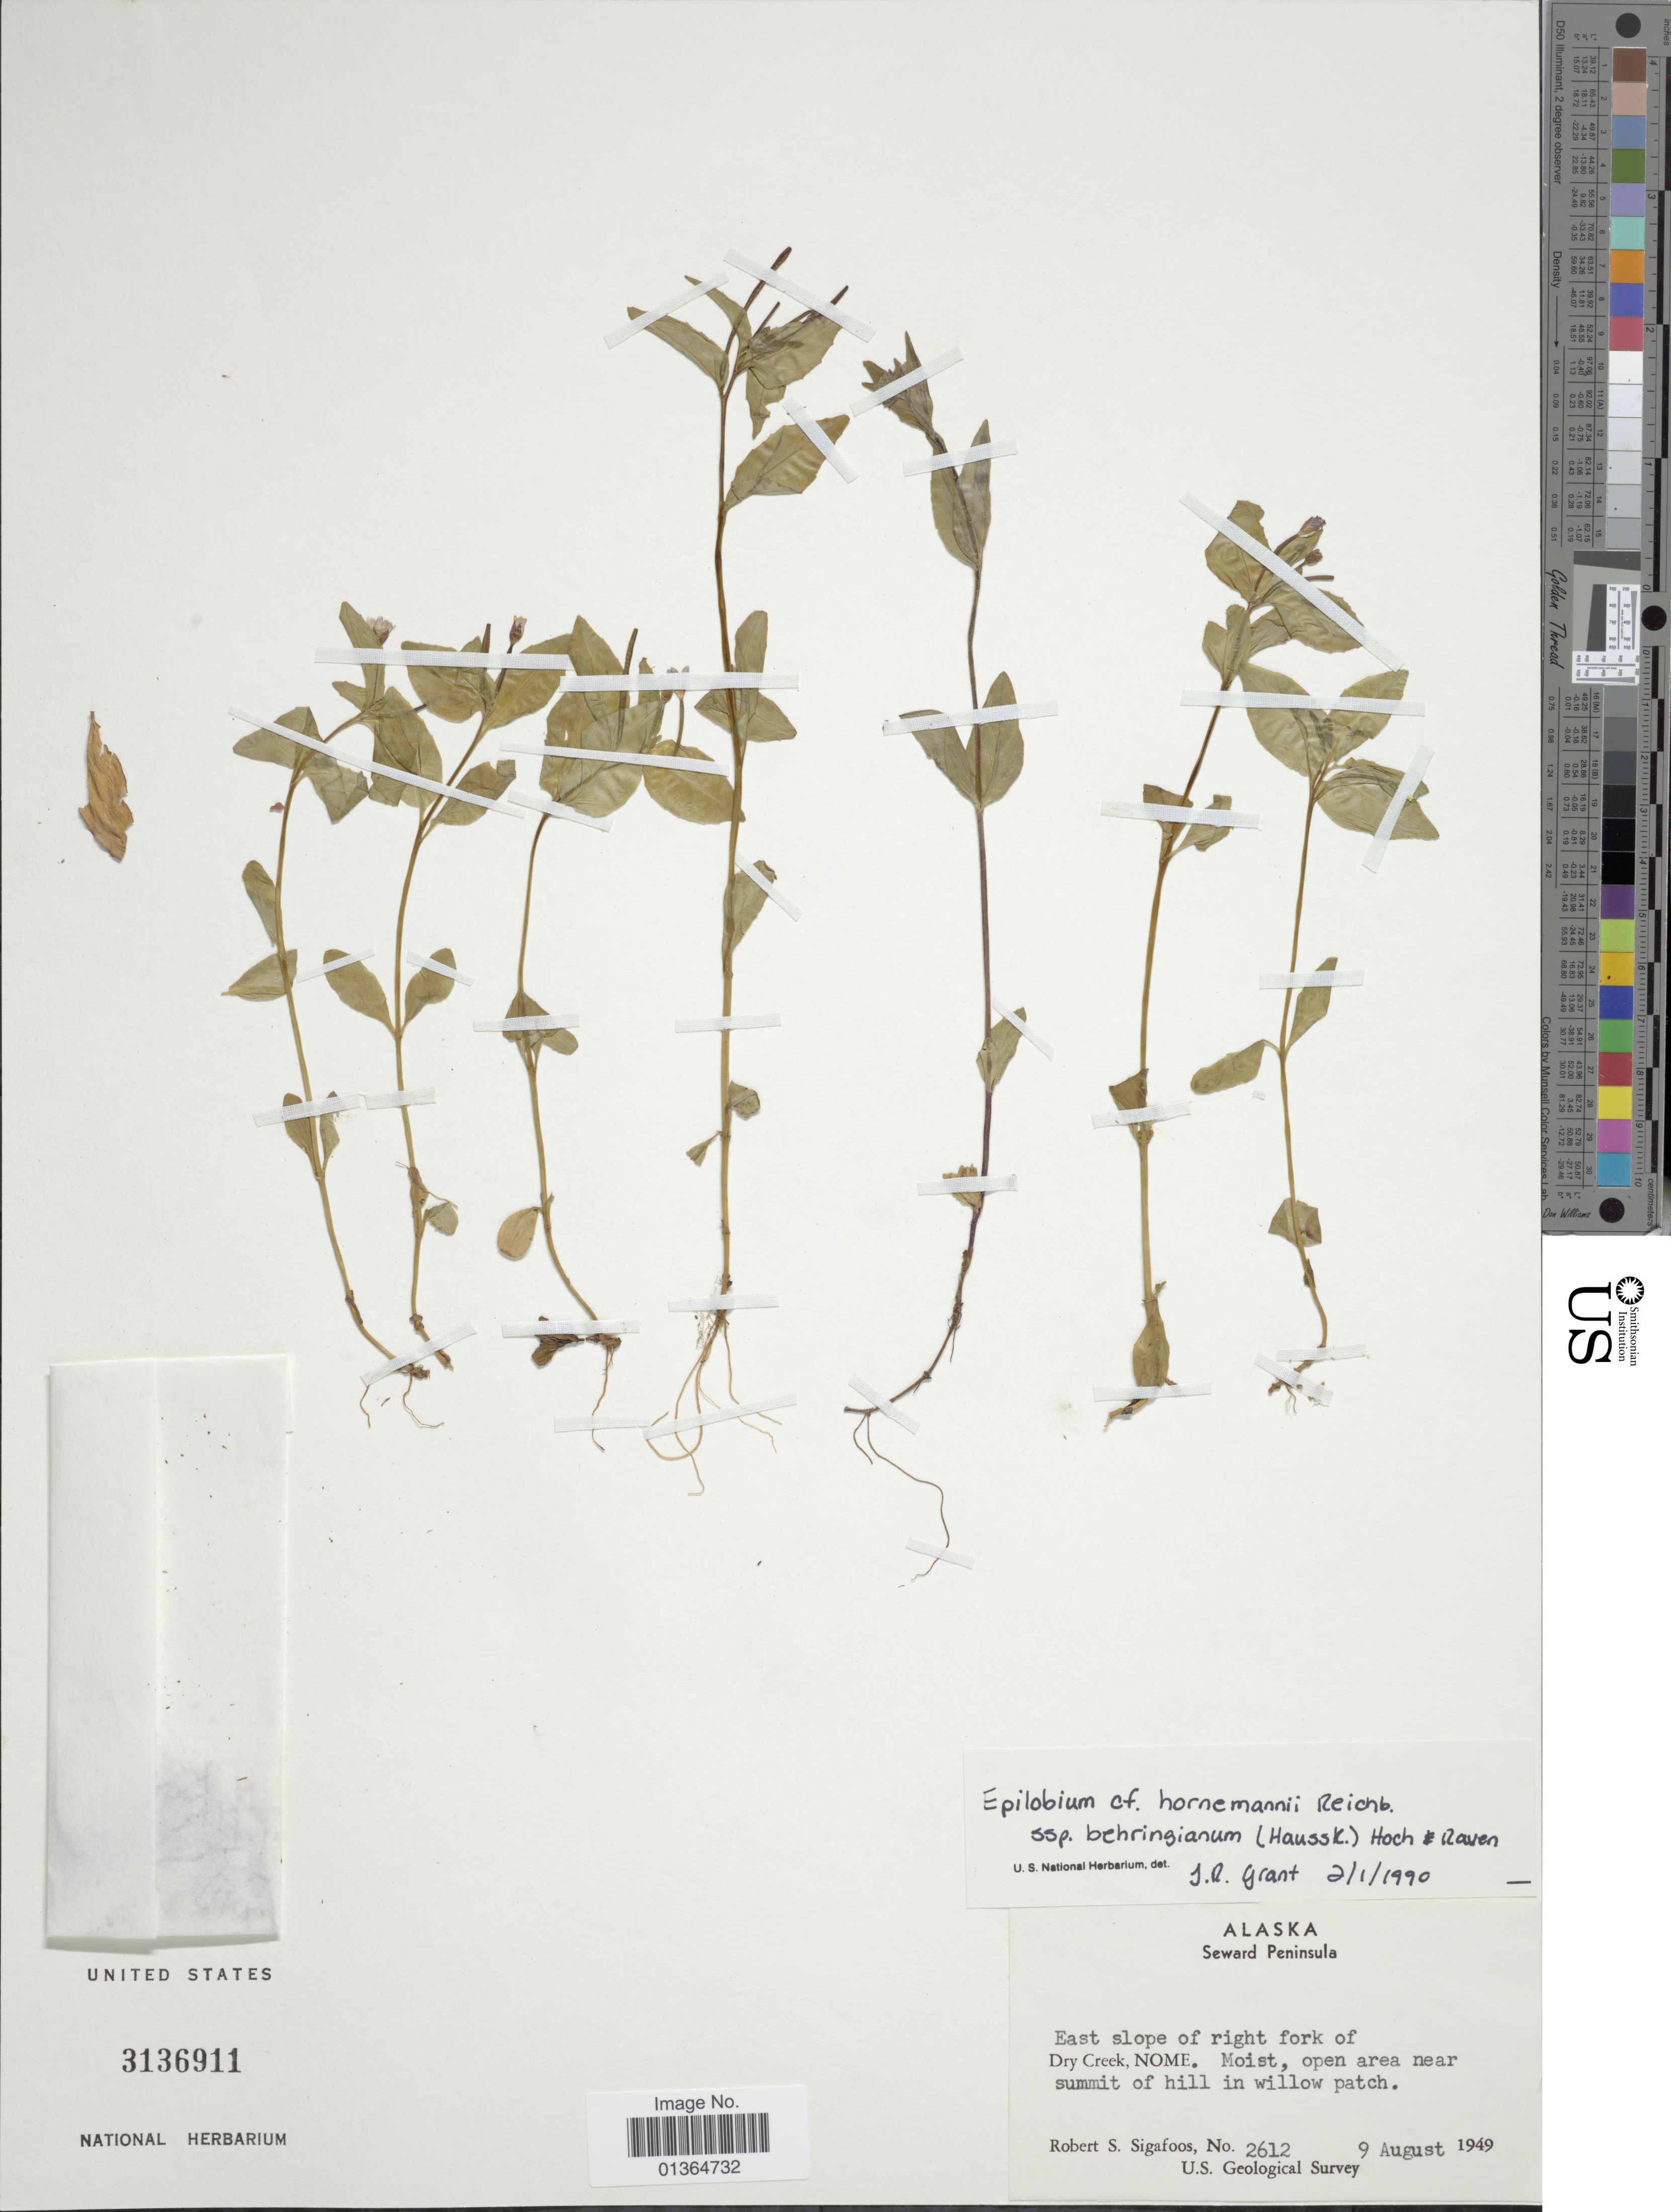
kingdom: Plantae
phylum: Tracheophyta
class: Magnoliopsida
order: Myrtales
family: Onagraceae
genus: Epilobium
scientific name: Epilobium hornemannii subsp. behringianum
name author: (Hausskn.) Hoch & P.H. Raven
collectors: R. Sigafoos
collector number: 2612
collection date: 1949-08-09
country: United States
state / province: Alaska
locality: Seward Peninsula. East slope of right fork of Dry Creek, Nome.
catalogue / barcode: US 3136911